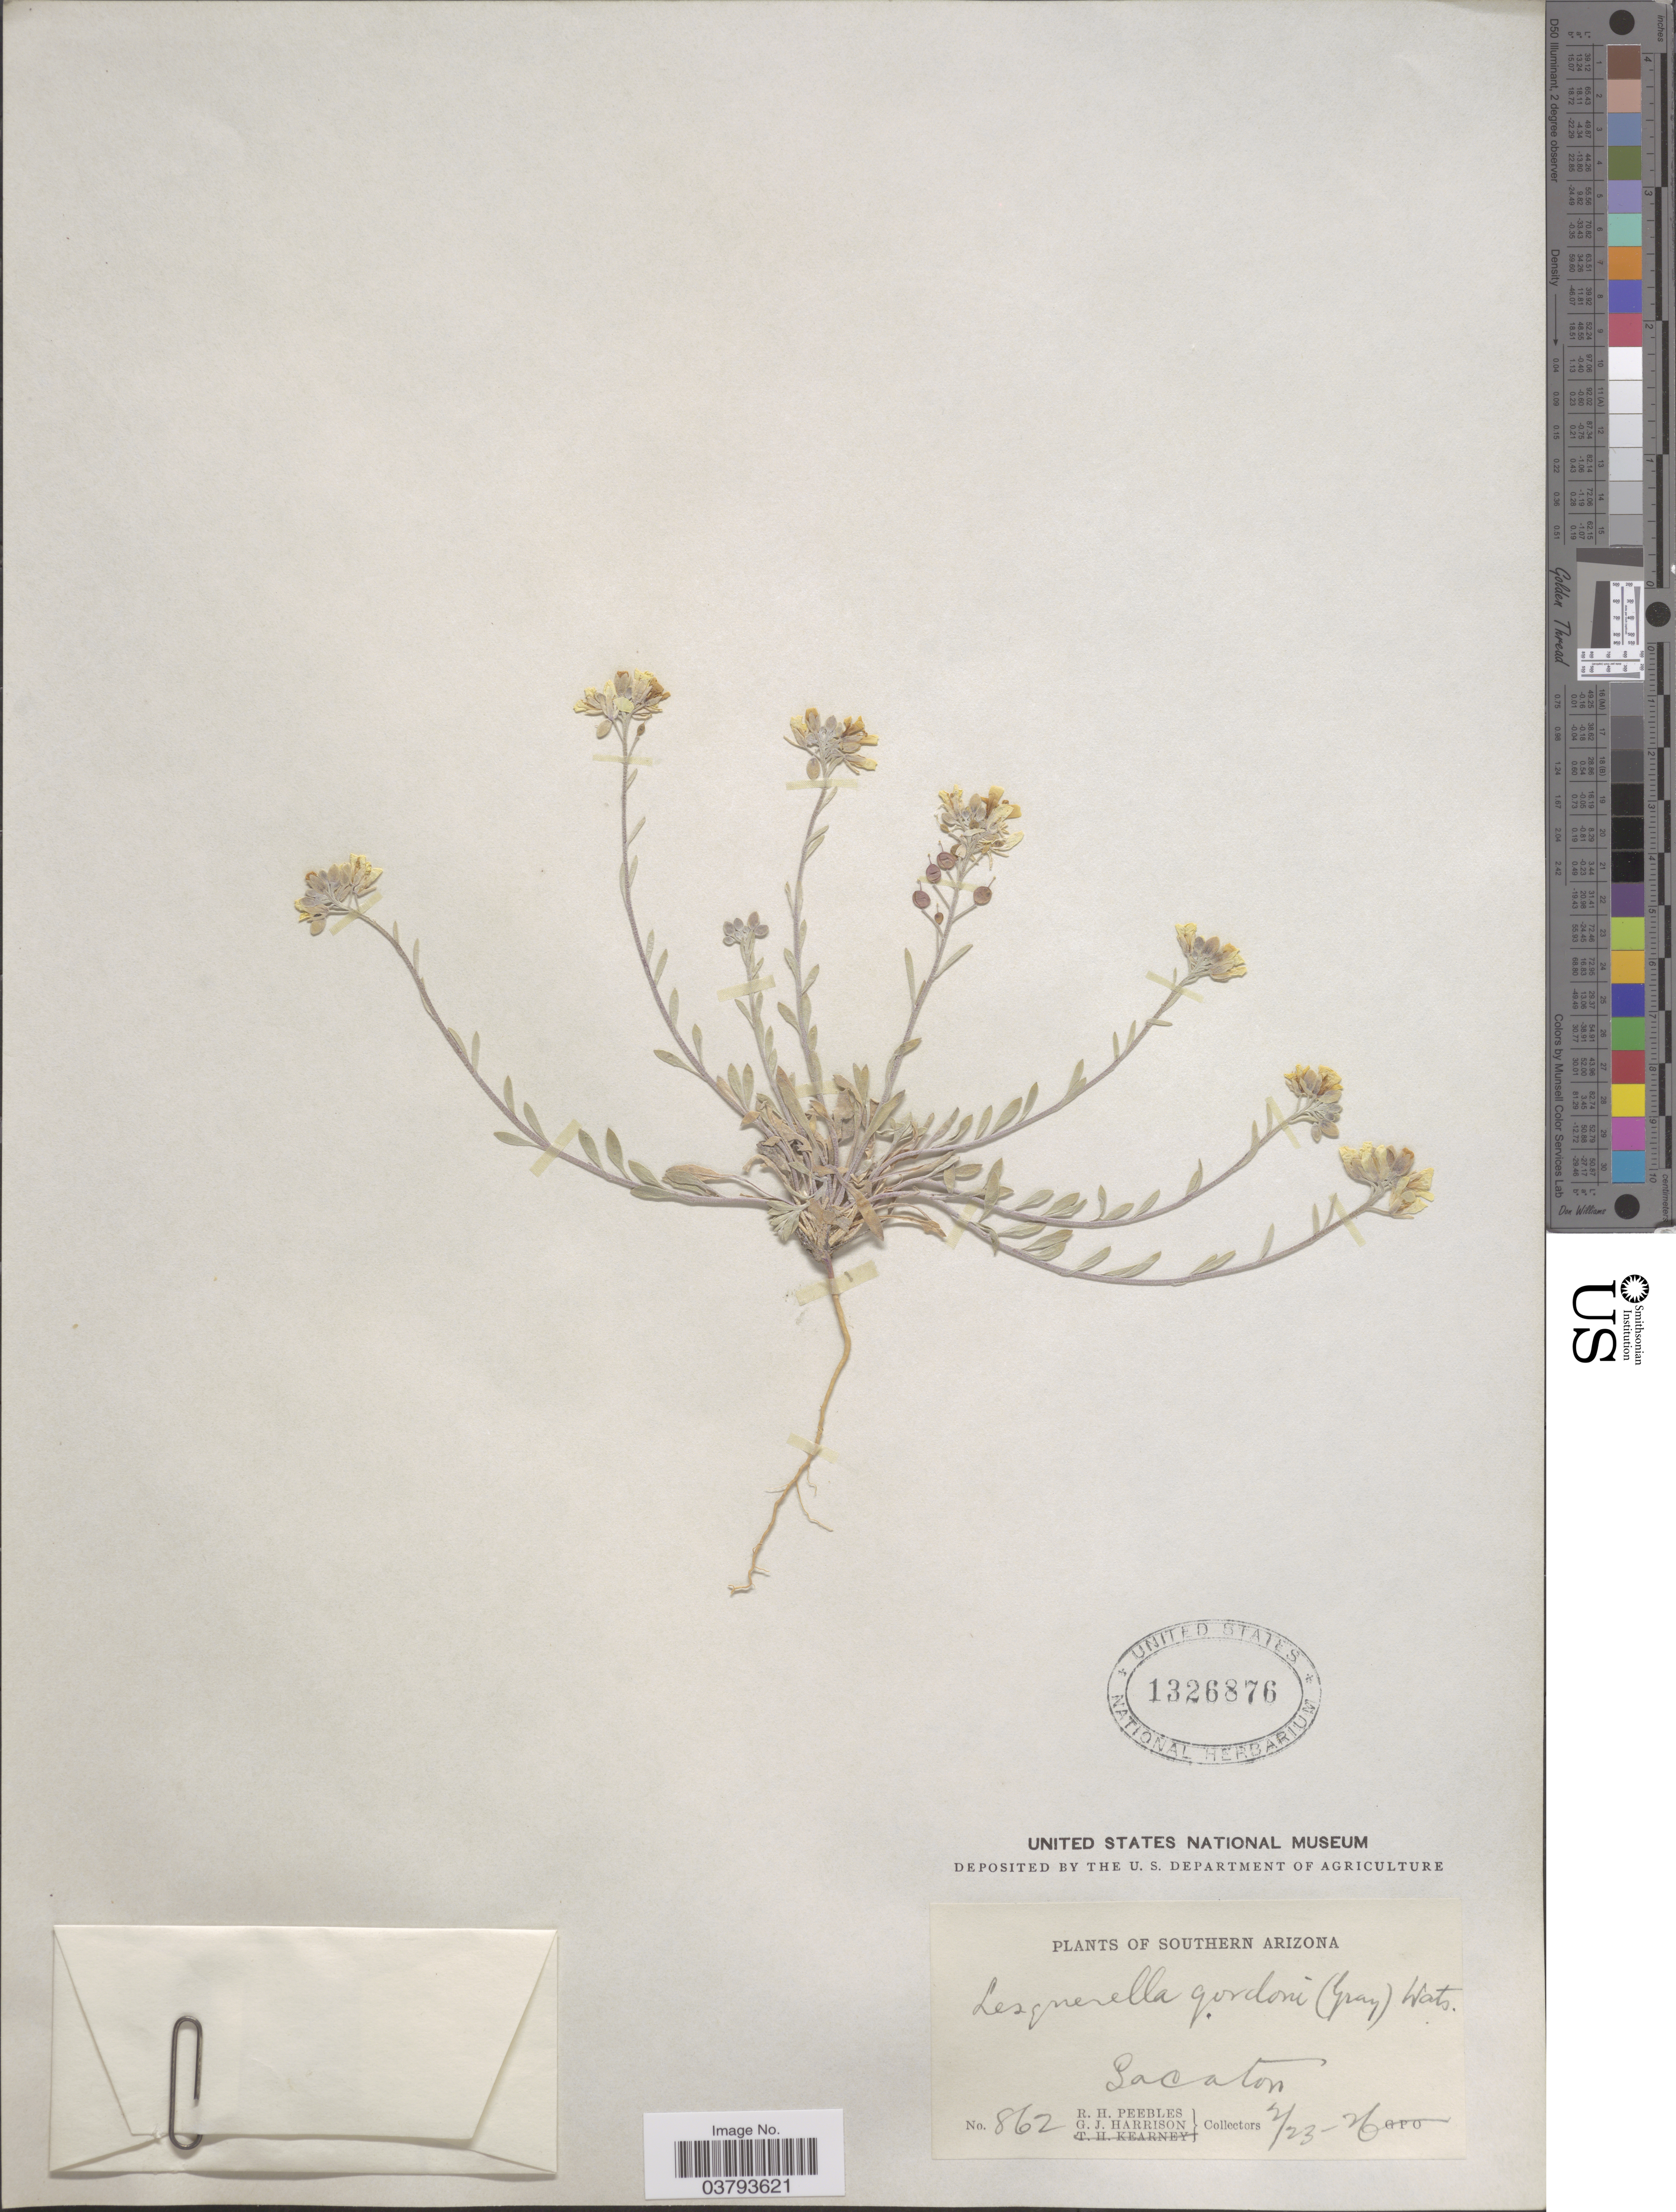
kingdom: Plantae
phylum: Tracheophyta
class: Magnoliopsida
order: Brassicales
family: Brassicaceae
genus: Lesquerella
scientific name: Lesquerella gordonii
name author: (A. Gray) S. Watson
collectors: R. H. Peebles & G. J. Harrison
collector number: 862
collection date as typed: Transcribed d/m/y: 23/2/26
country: United States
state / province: Arizona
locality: Southern Arizona. Sacaton.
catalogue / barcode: US 1326876